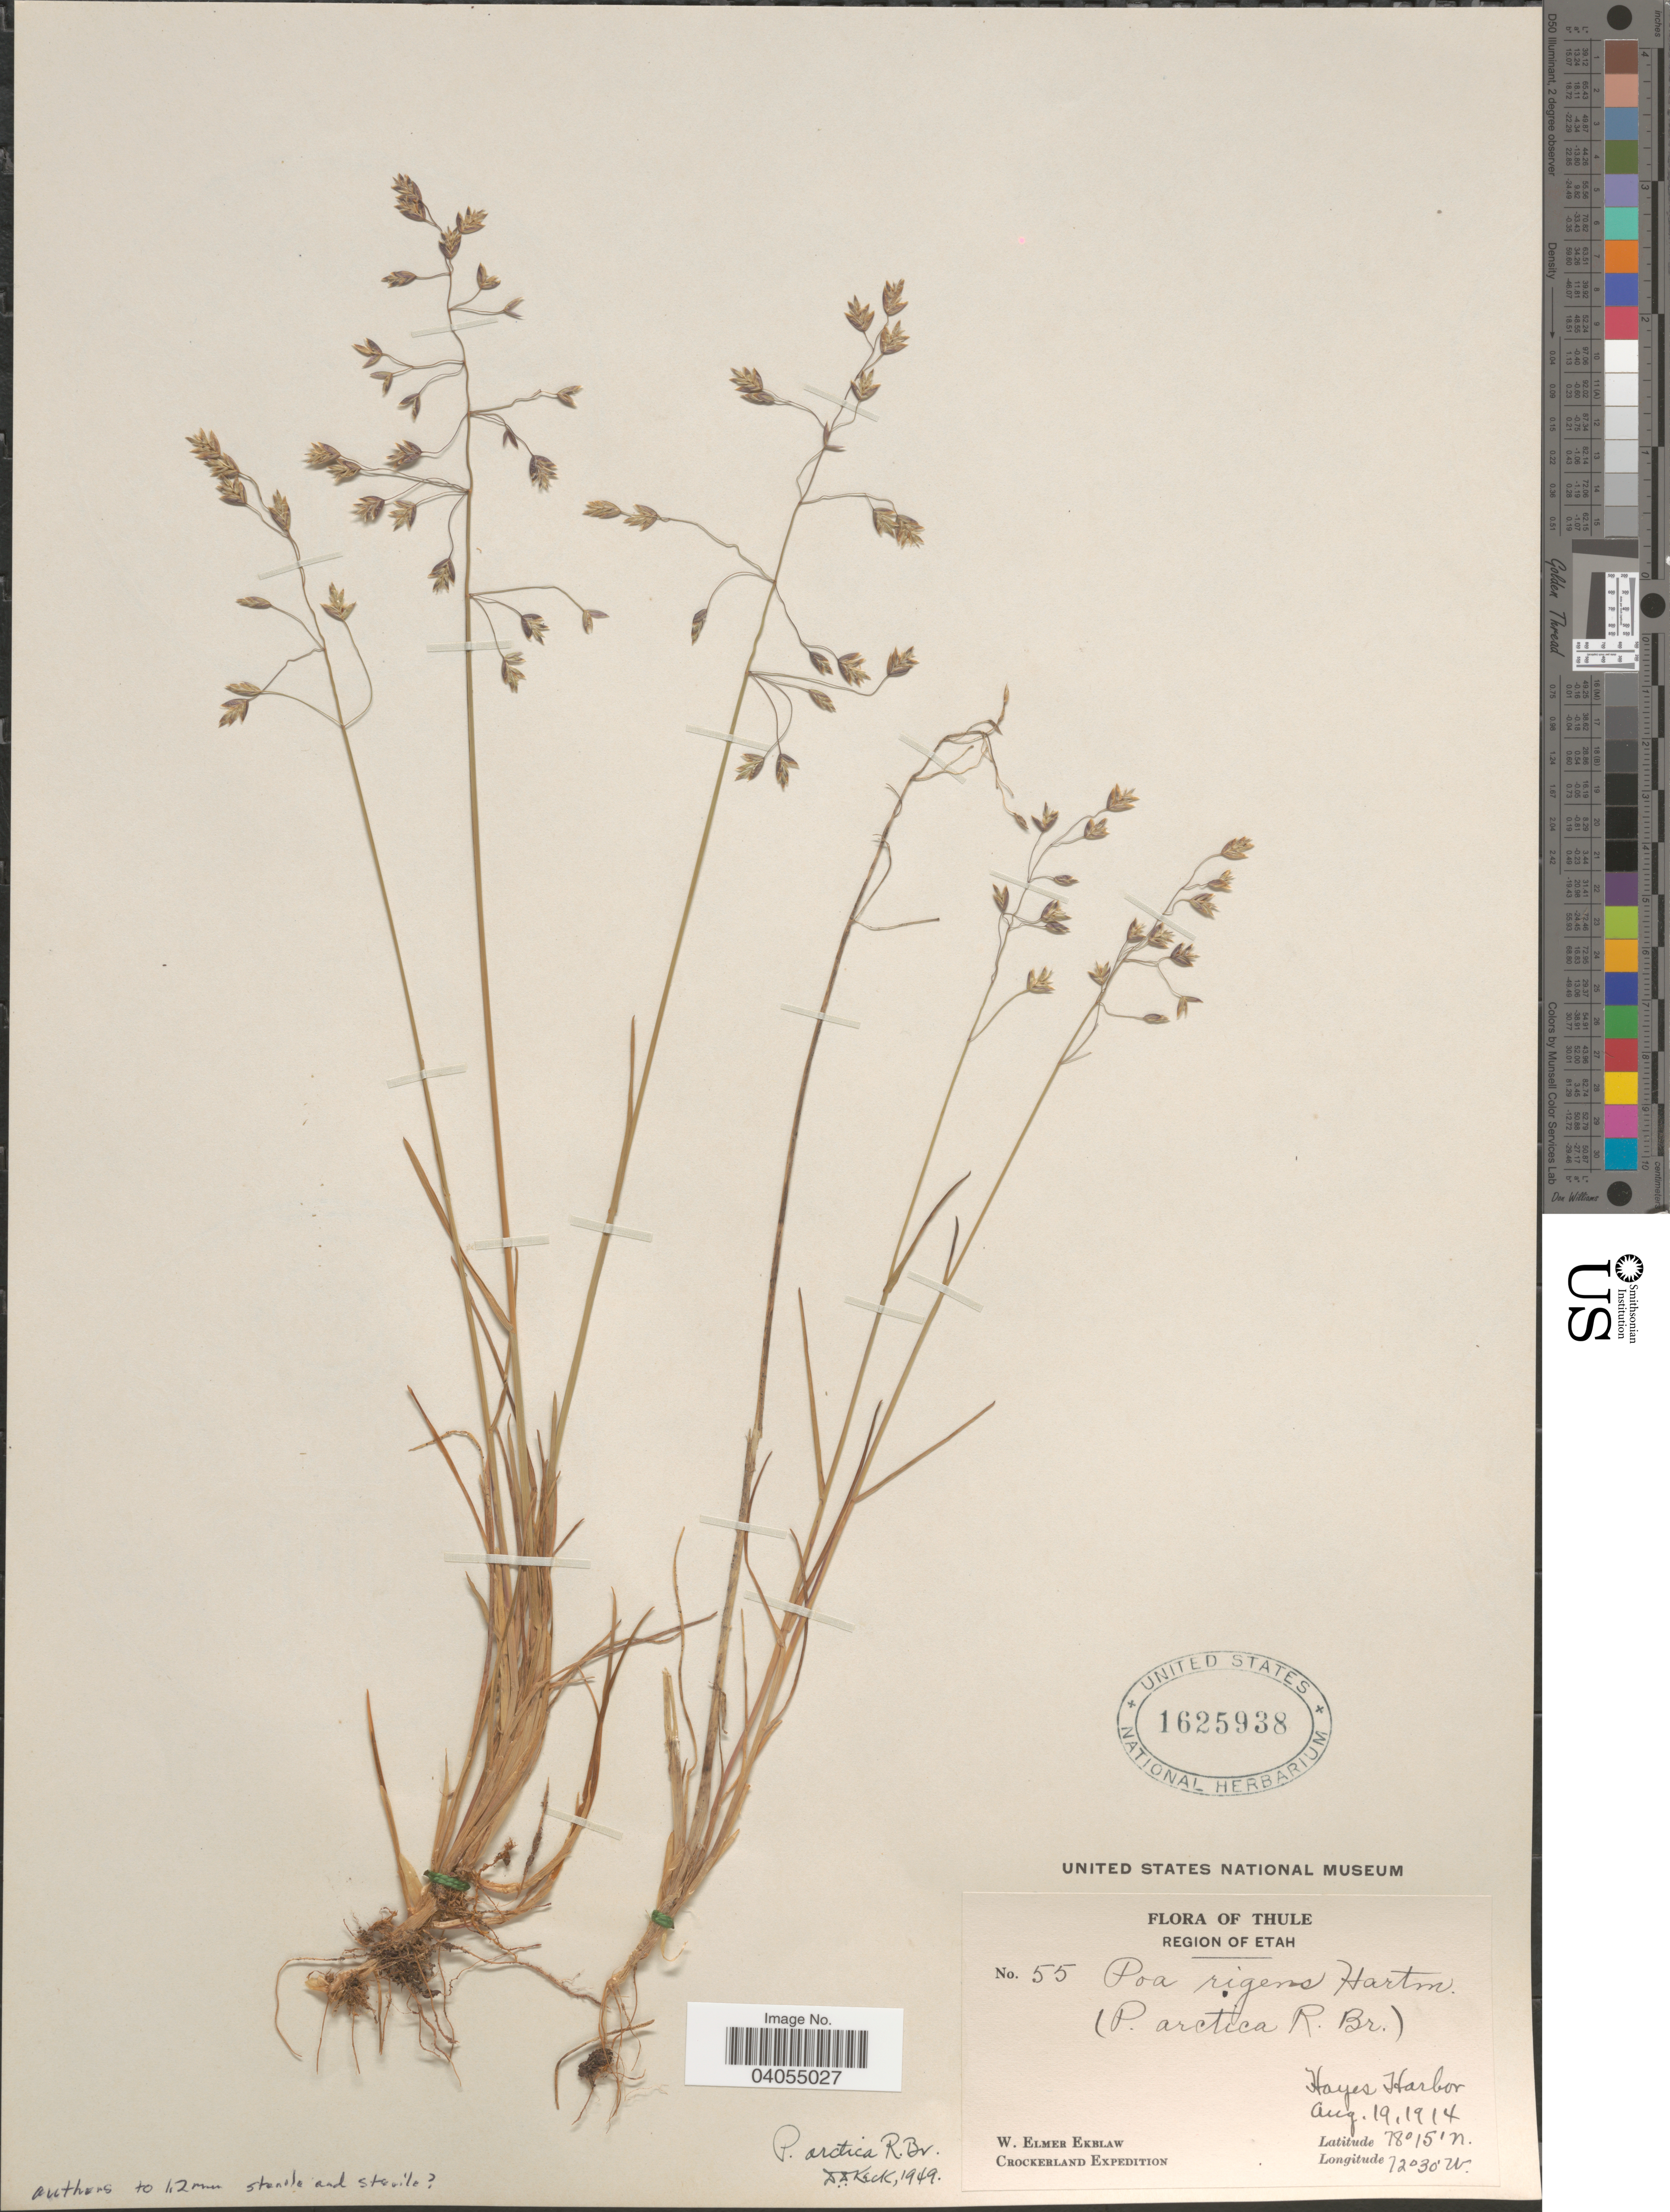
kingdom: Plantae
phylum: Tracheophyta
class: Liliopsida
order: Poales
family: Poaceae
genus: Poa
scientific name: Poa arctica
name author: R. Br.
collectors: W. Ekblaw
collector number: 55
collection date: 1914-08-19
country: Greenland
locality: Thule. Region of Etah. Hayes Harbor.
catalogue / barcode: US 1625938